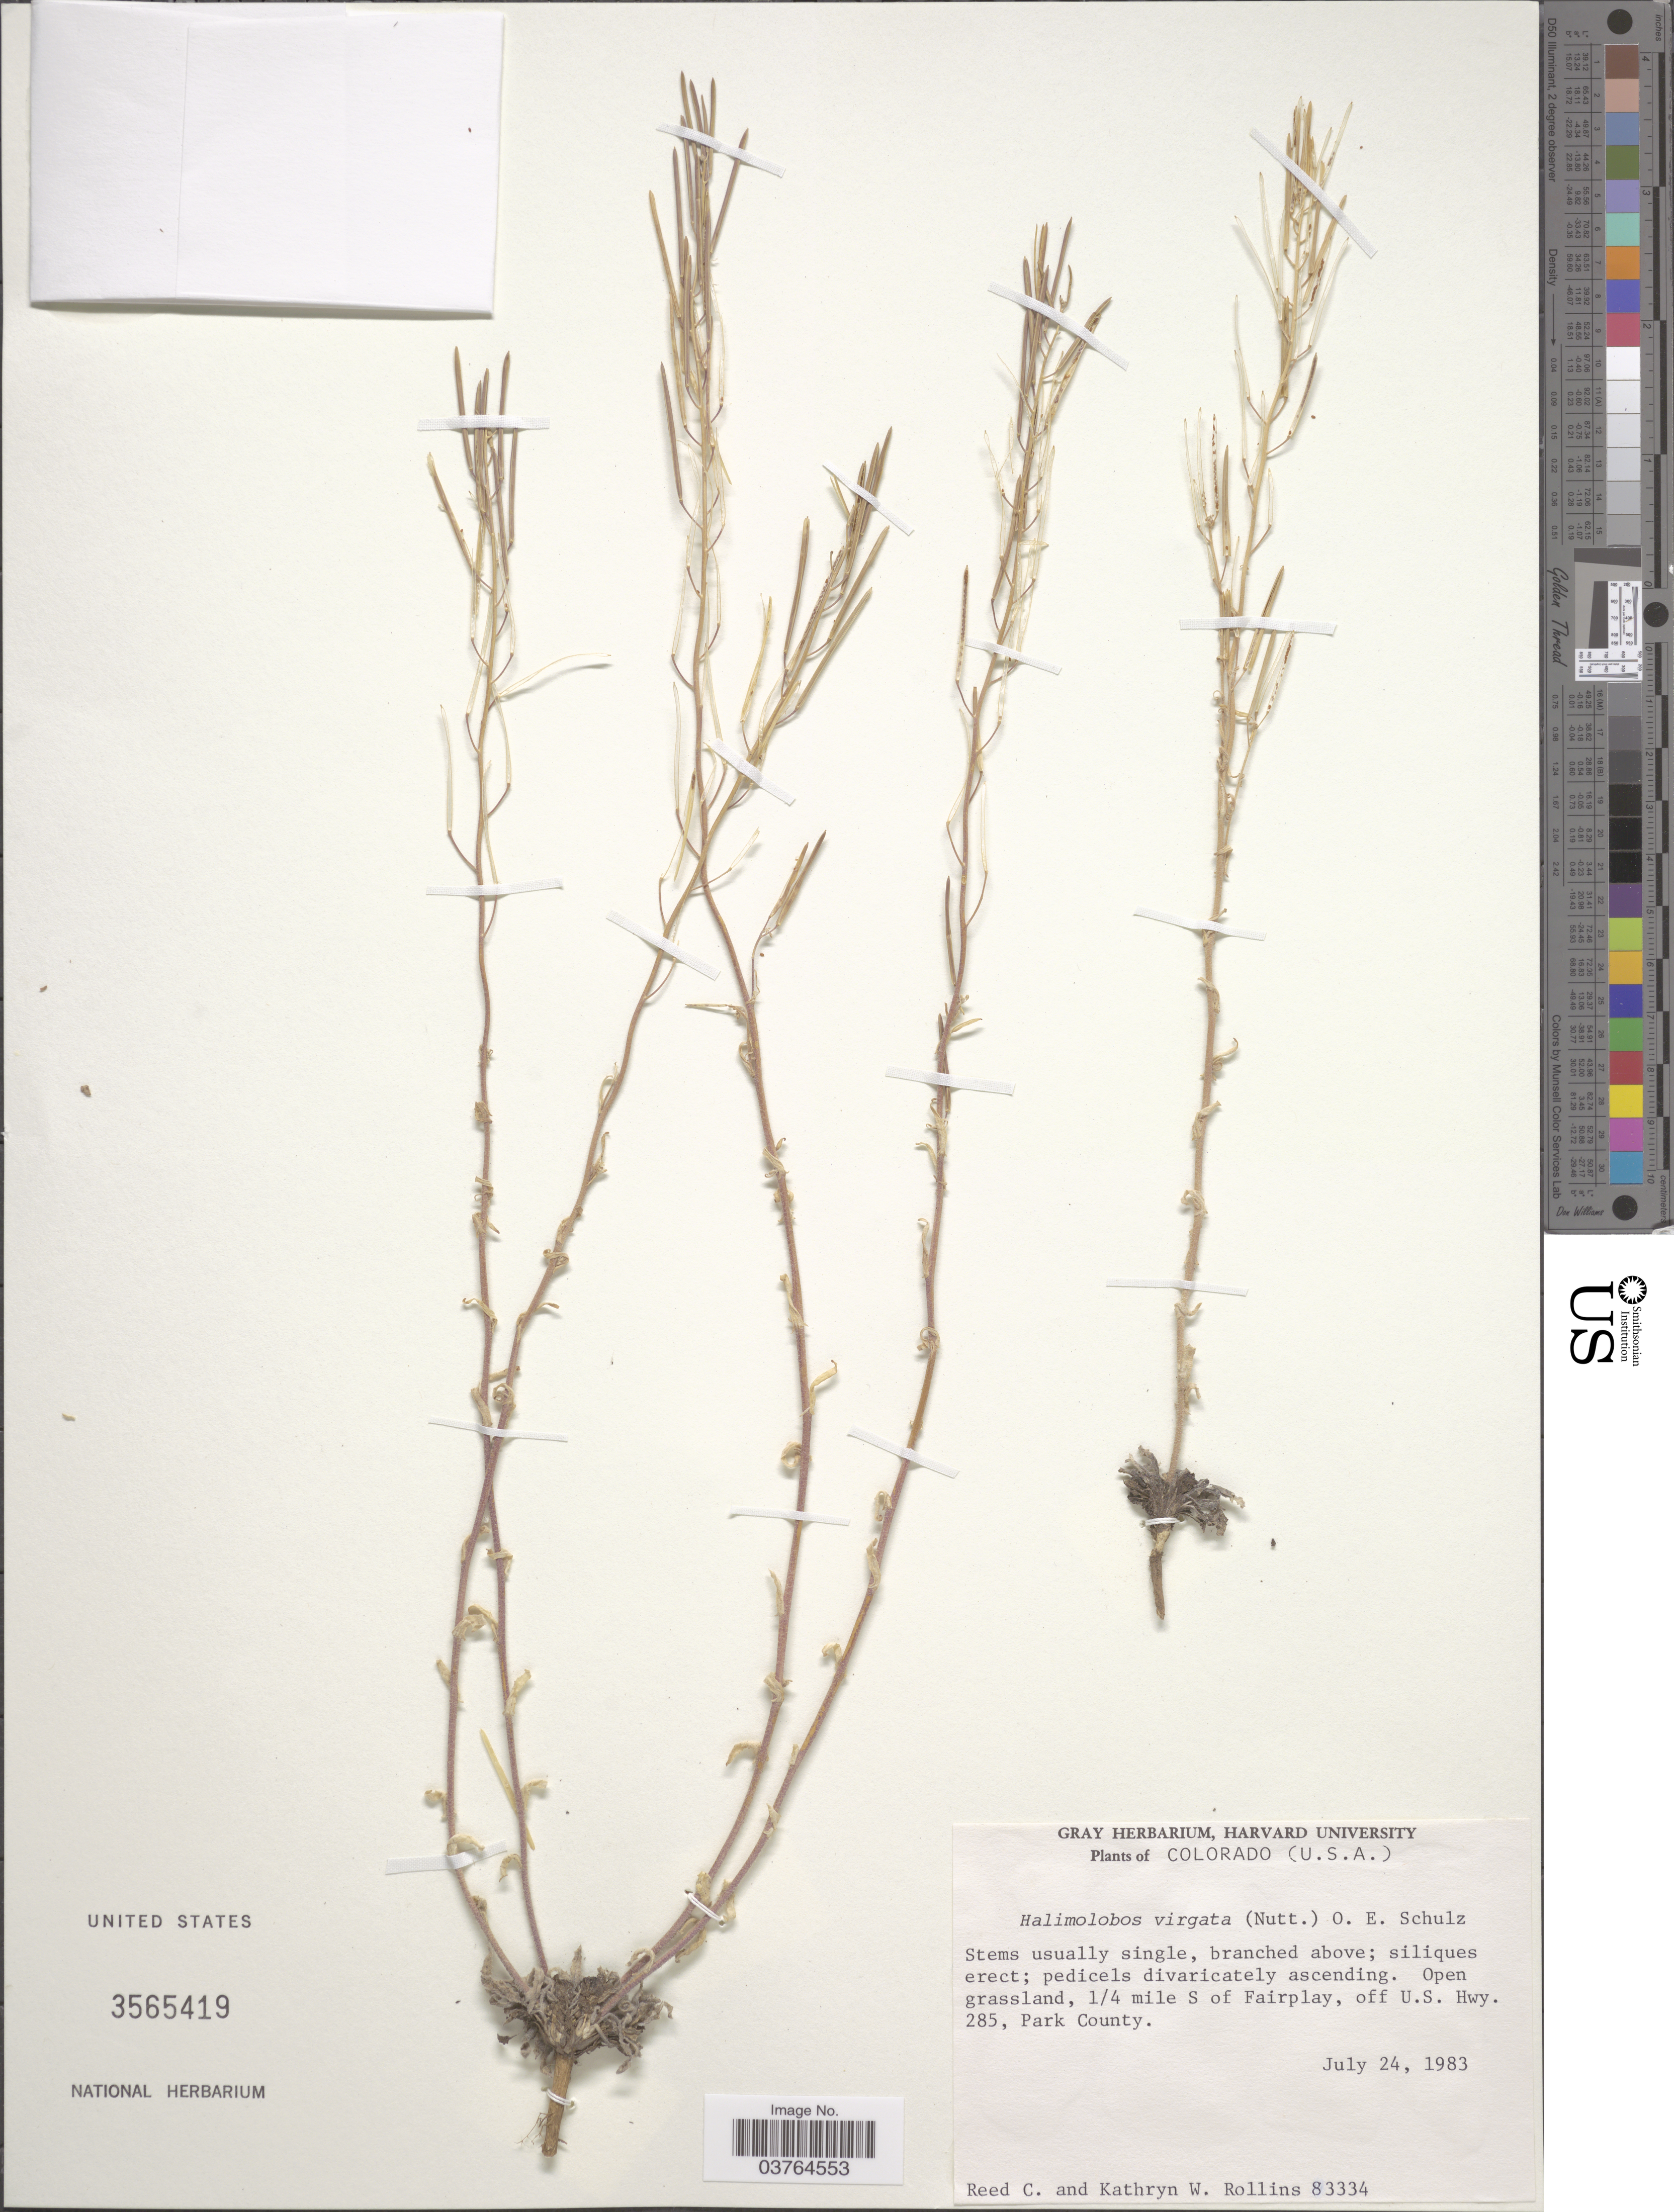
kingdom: Plantae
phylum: Tracheophyta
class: Magnoliopsida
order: Brassicales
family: Brassicaceae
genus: Transberingia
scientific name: Transberingia bursifolia subsp. virgata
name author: (Nutt.) Al-Shehbaz & O'Kane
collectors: R. C. Rollins & K. W. Rollins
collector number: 83334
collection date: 1983-07-24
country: United States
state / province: Colorado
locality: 1/4 mile S of Fairplay, off U.S. Hwy. 285, Park County.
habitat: open grassland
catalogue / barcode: US 3565419